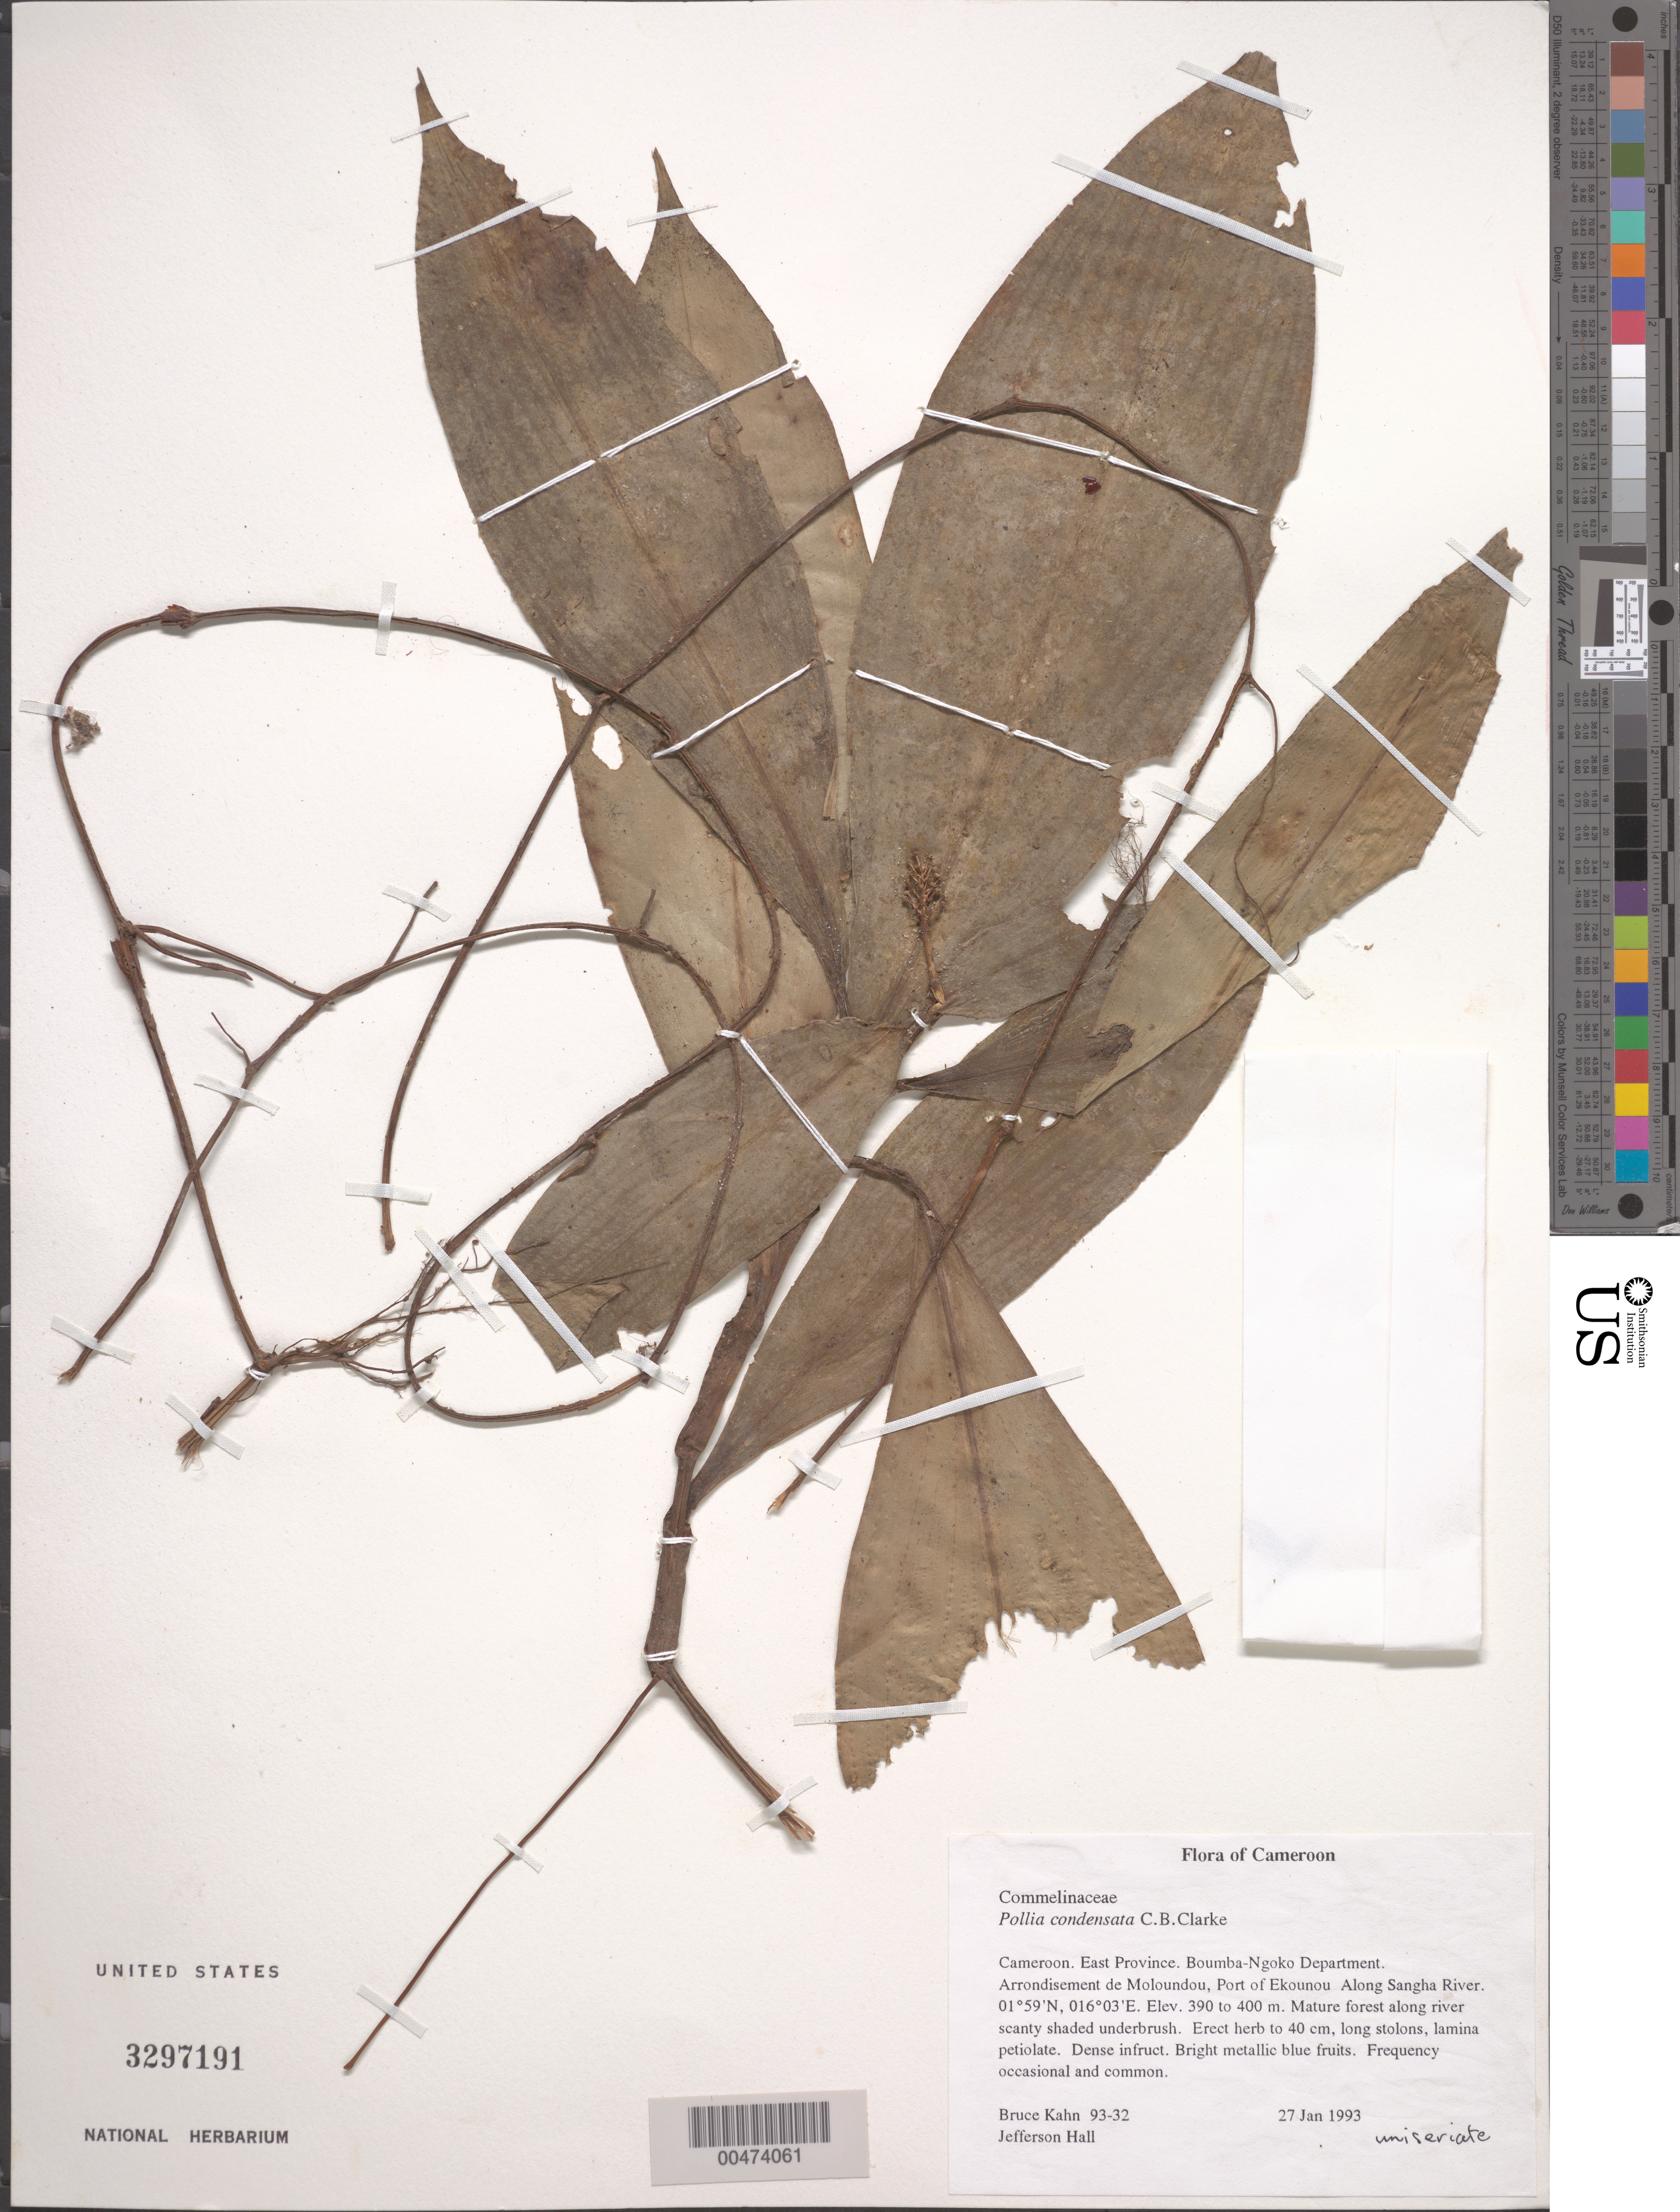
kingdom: Plantae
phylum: Tracheophyta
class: Liliopsida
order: Commelinales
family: Commelinaceae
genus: Pollia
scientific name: Pollia condensata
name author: C.B. Clarke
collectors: B. Kahn & J. Hall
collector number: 93-32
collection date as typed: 27 Jan 1993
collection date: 1993-01-27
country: Cameroon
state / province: Est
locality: Boumba-ngoko, moloundou arrondissement, lipondji, ekounou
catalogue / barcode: US 3297191